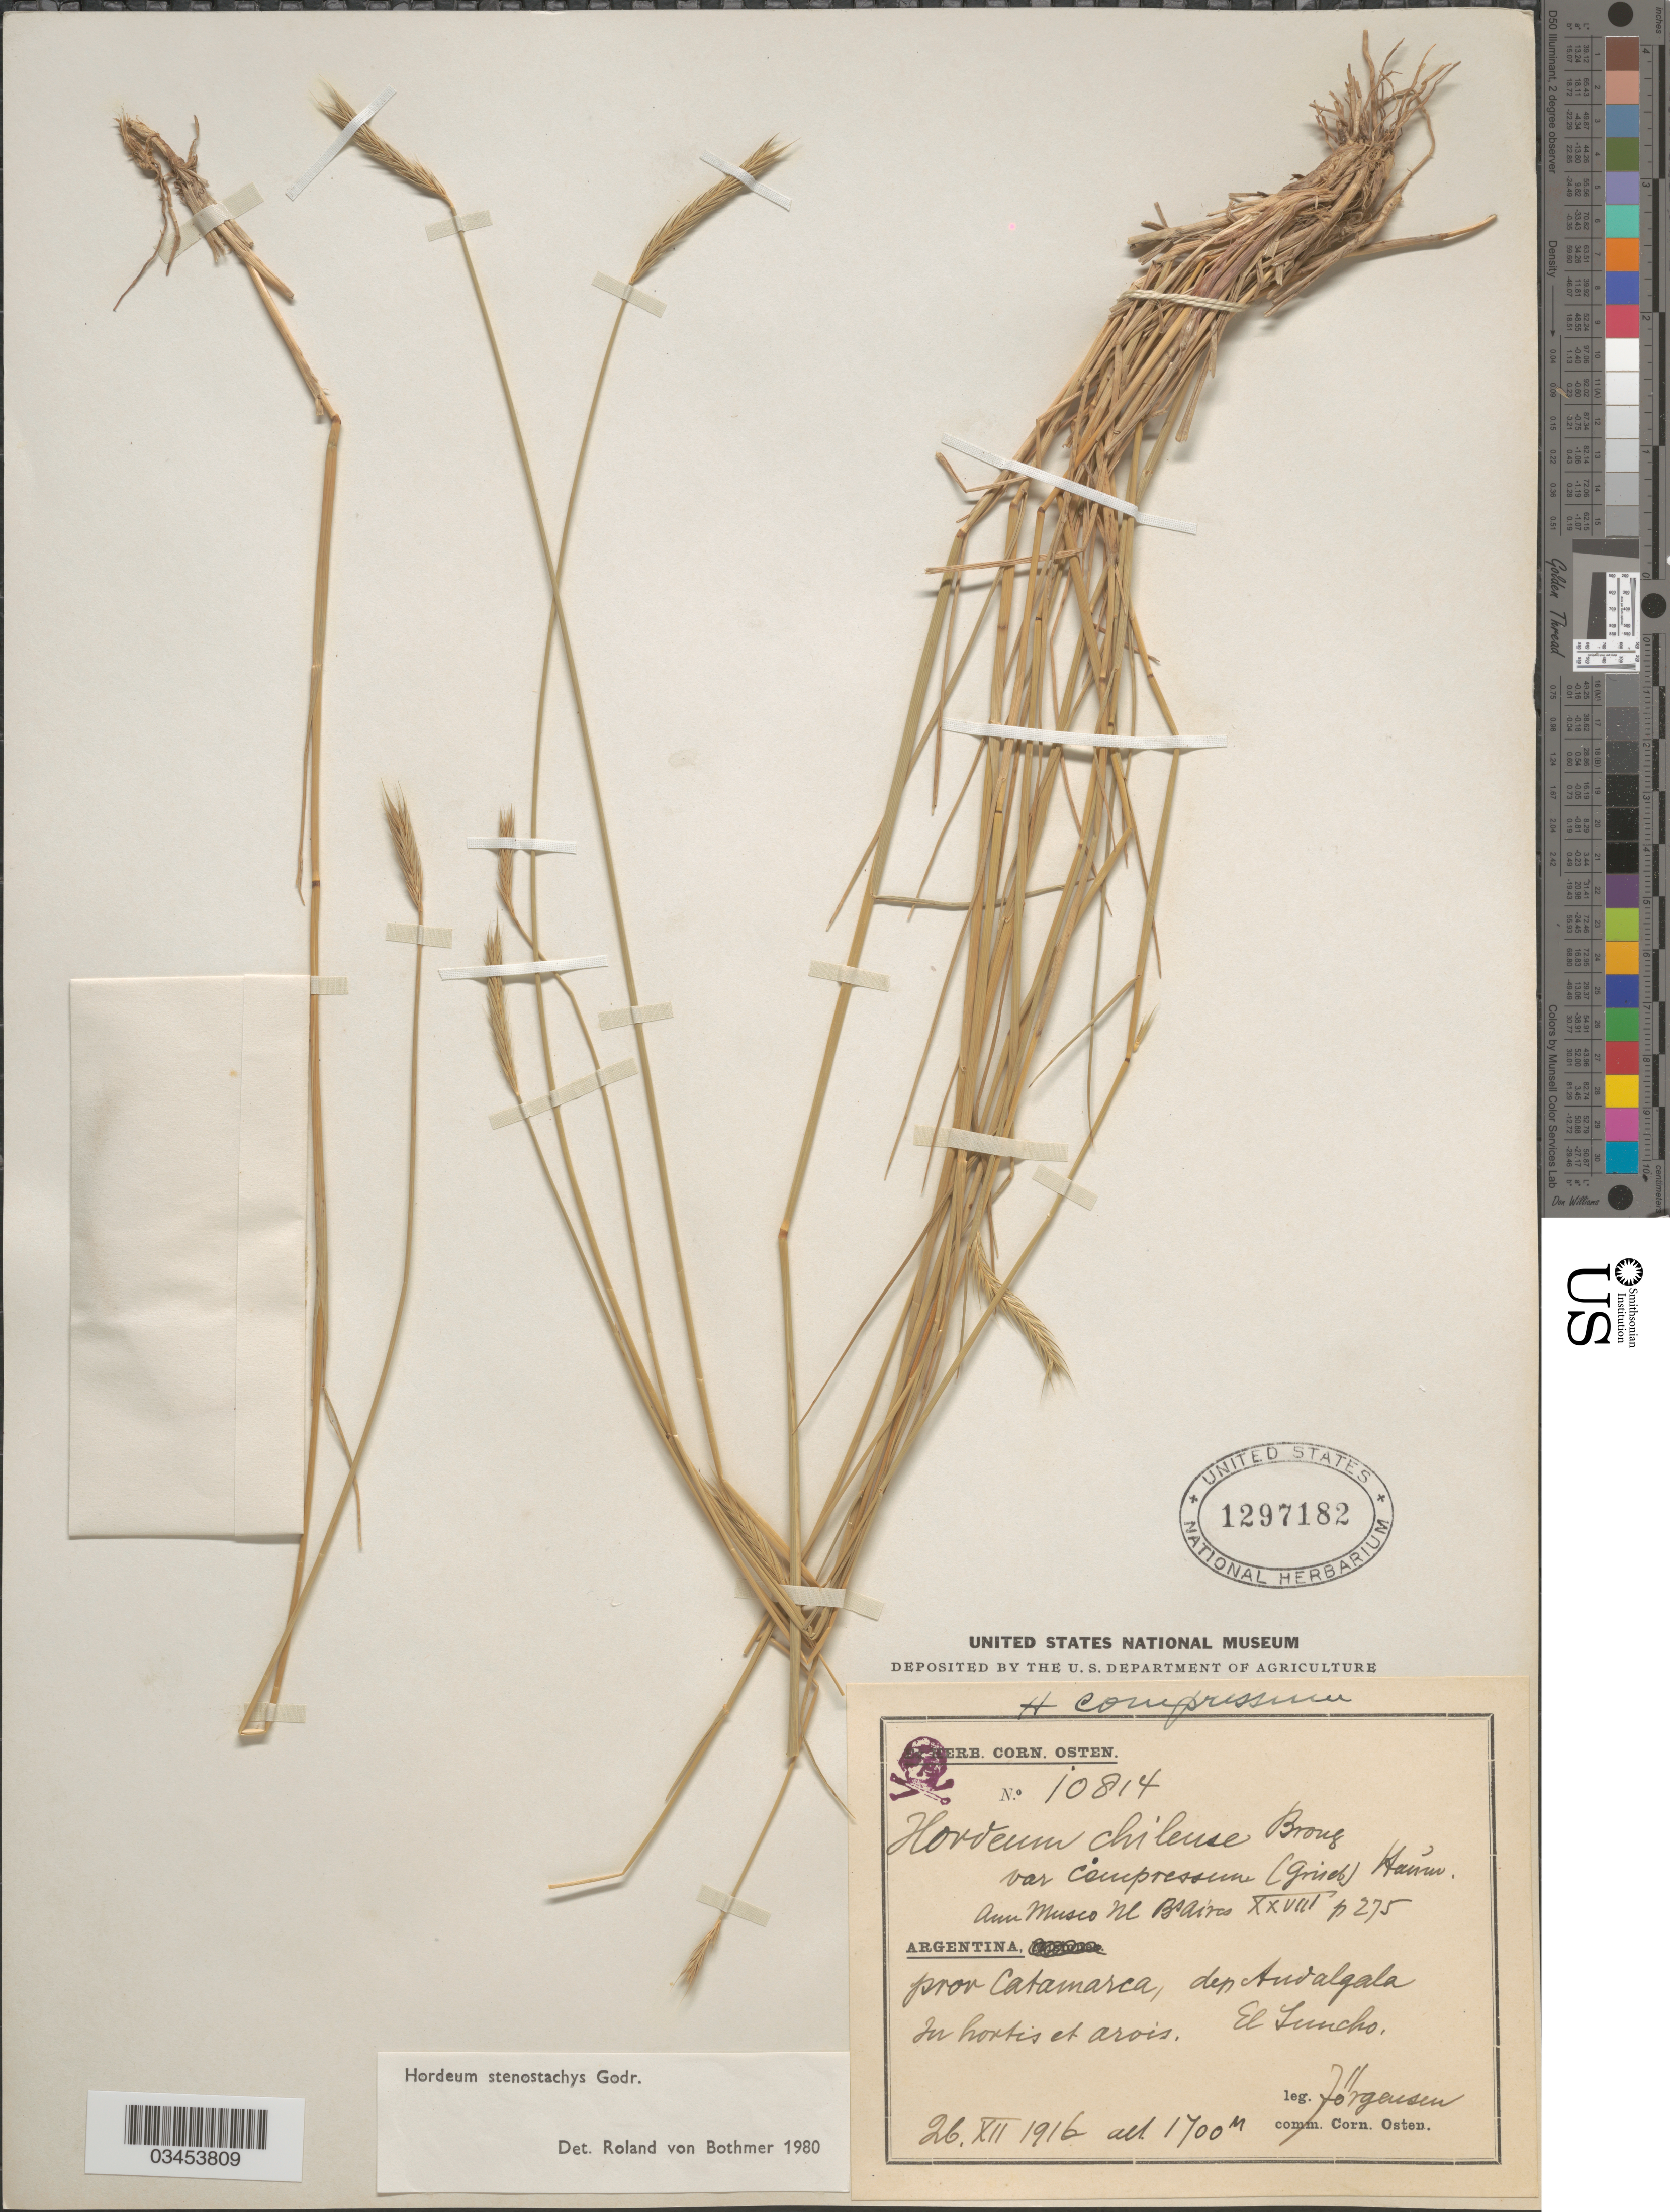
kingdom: Plantae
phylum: Tracheophyta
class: Liliopsida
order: Poales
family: Poaceae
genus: Hordeum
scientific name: Hordeum stenostachys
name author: Godr.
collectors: Jorgensen, --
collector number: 10814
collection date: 1916-12-26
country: Argentina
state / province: Catamarca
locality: Dep. Andalgala. In hortis et arvis. El Luncho.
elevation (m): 1700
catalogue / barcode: US 1297182